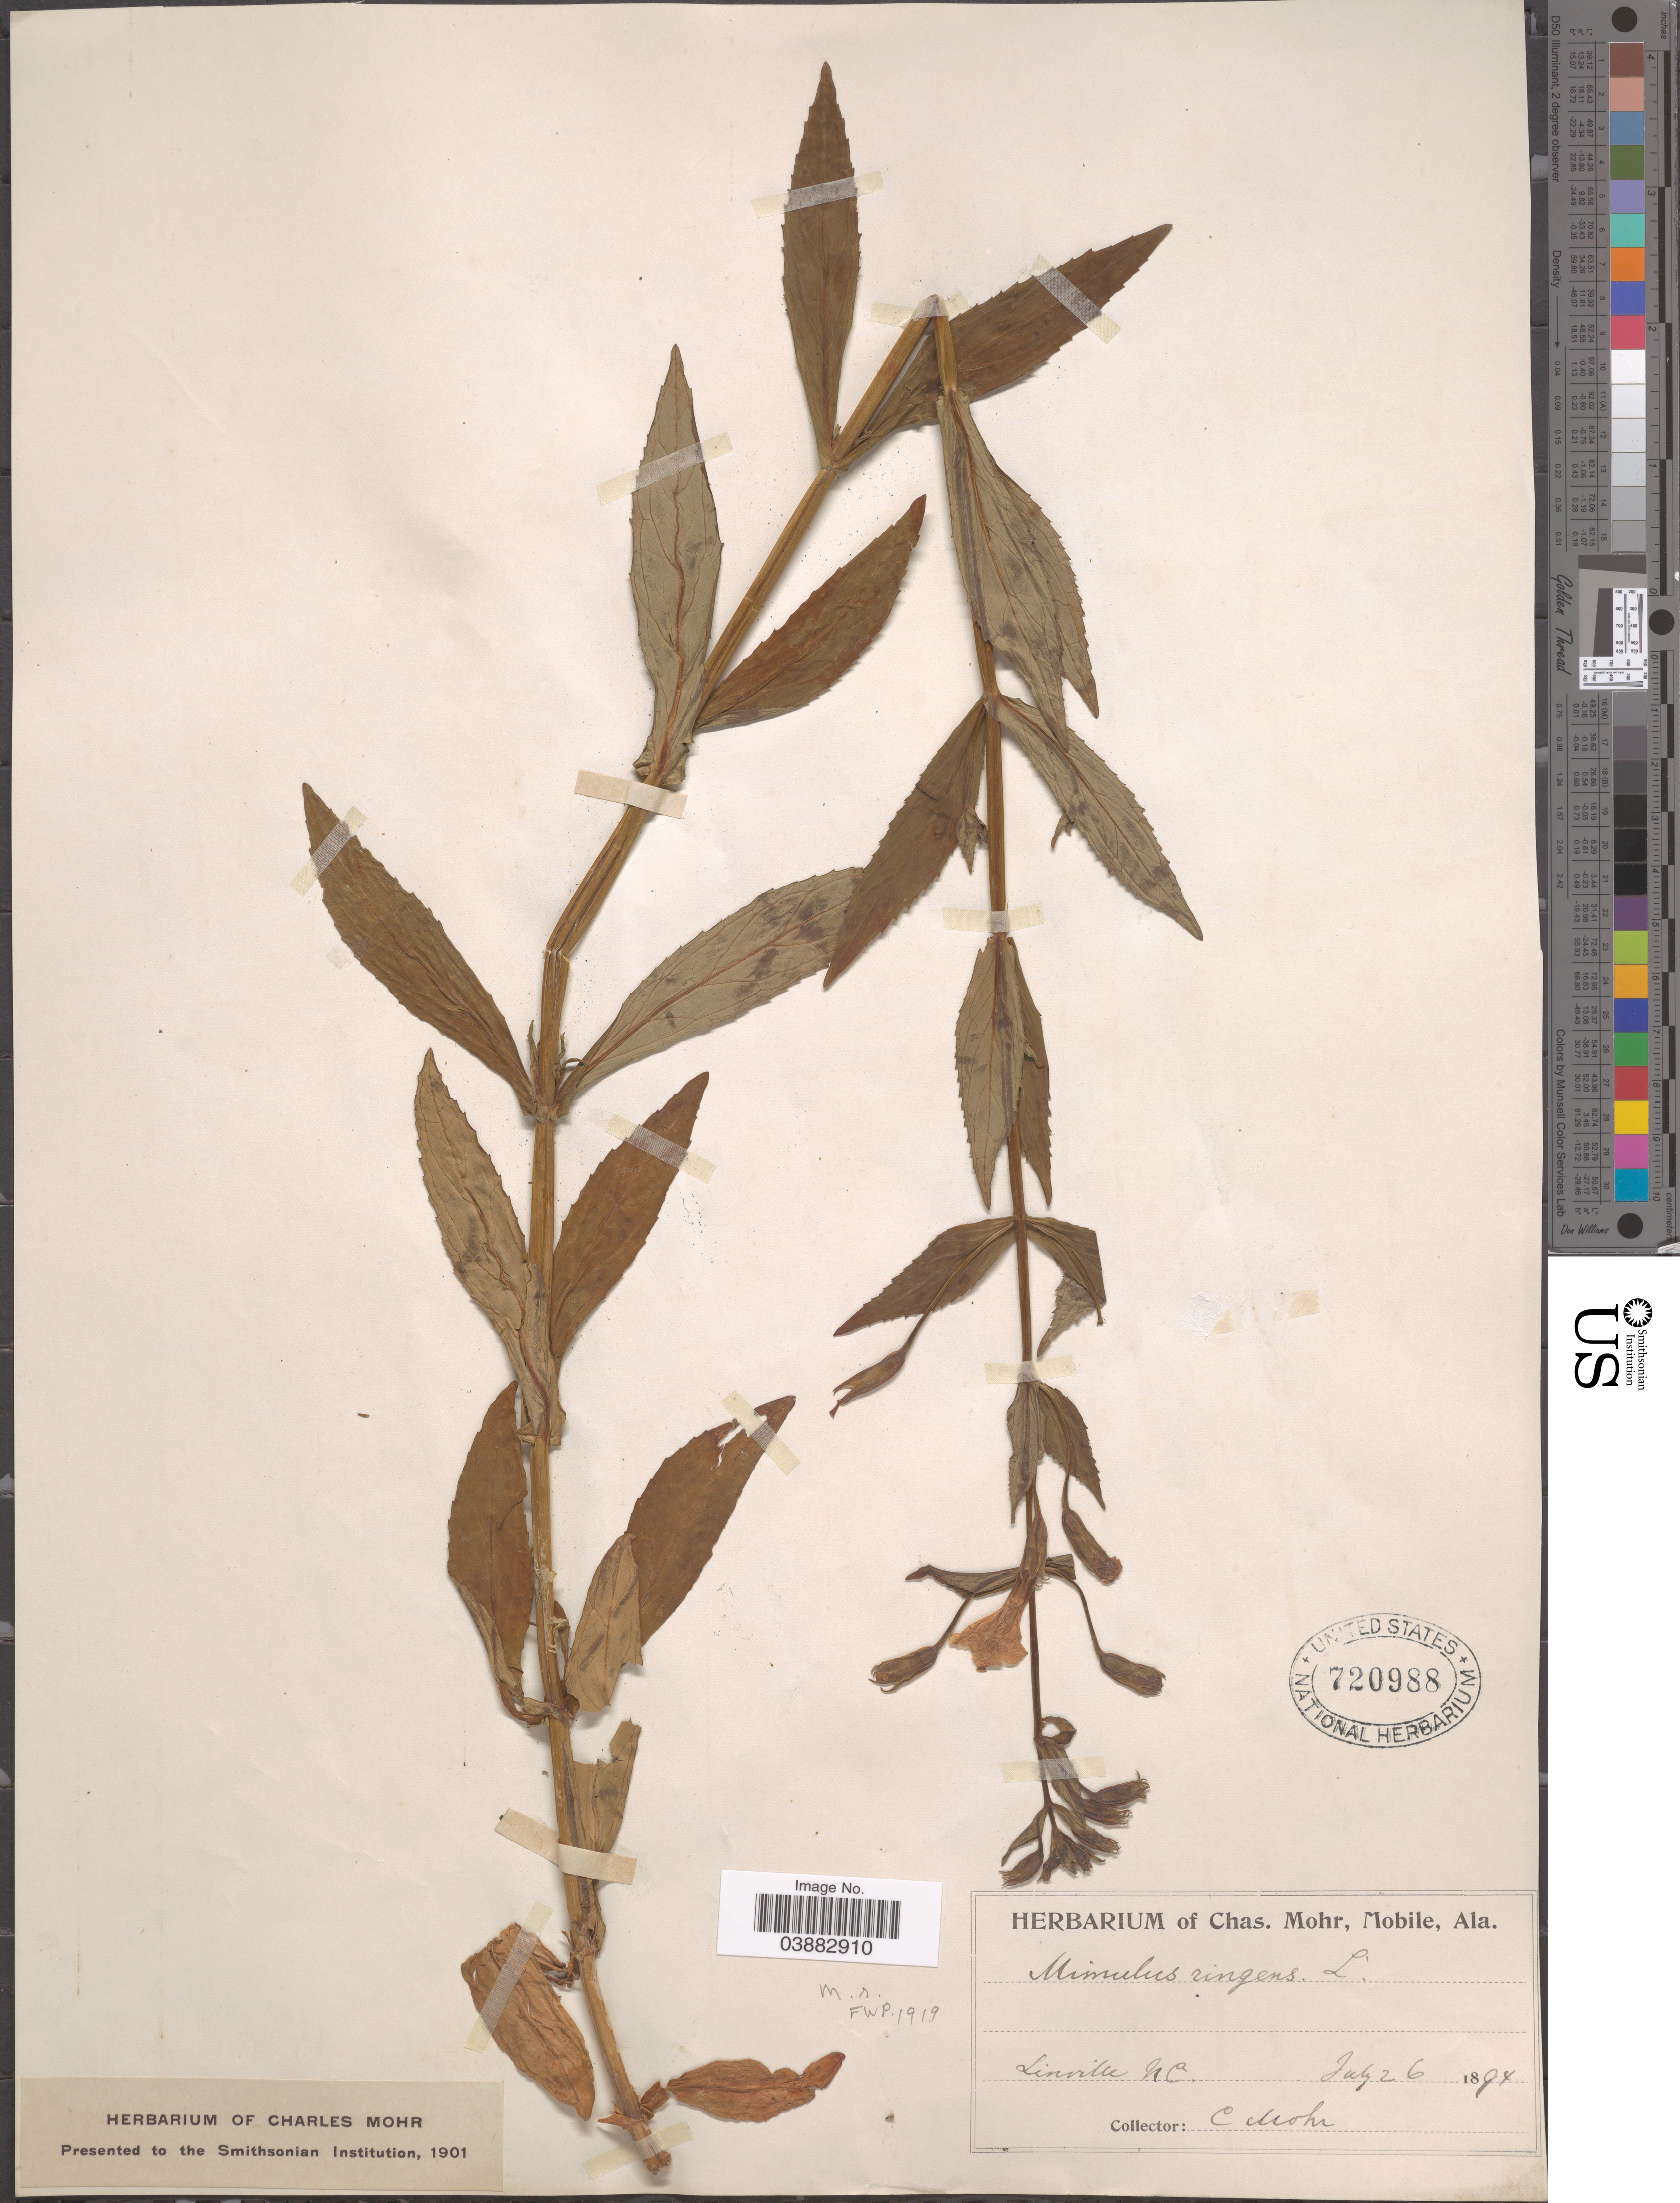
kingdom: Plantae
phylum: Tracheophyta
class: Magnoliopsida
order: Lamiales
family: Phrymaceae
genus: Mimulus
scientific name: Mimulus ringens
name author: L.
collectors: Mohr, C. T. (herbarium)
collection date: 1894-07-26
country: United States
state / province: North Carolina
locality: Linville.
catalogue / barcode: US 720988